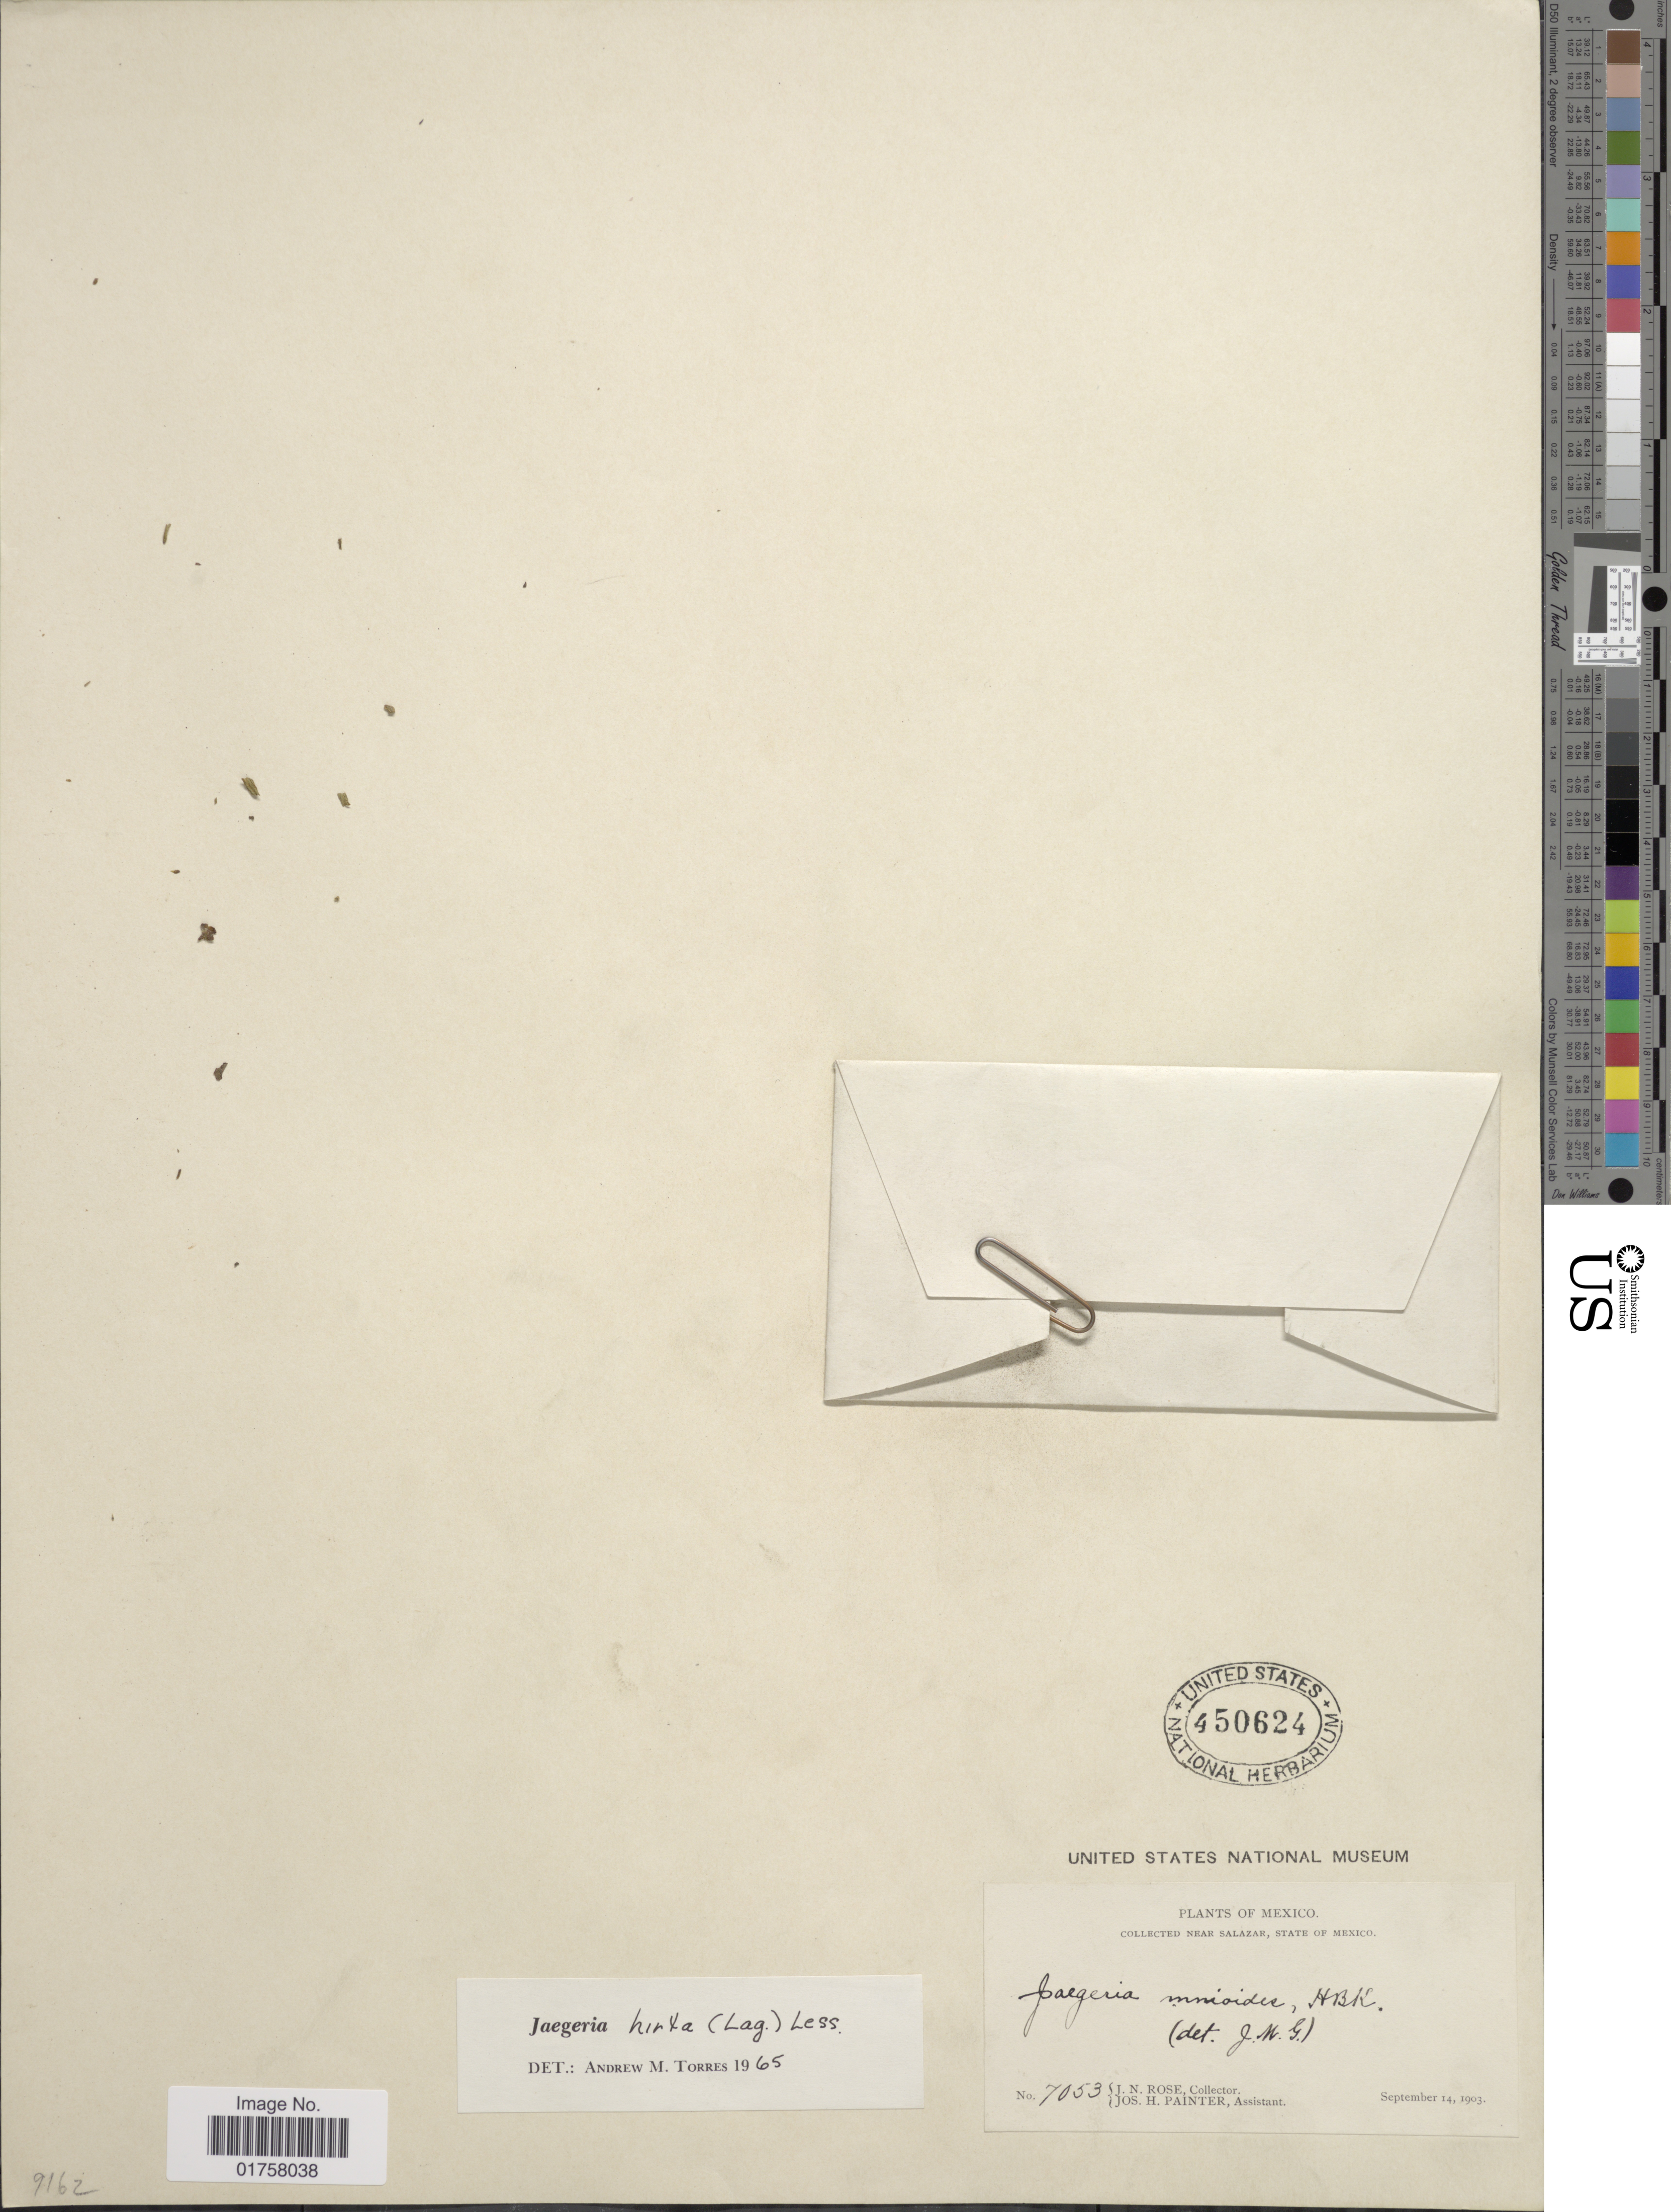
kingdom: Plantae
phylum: Tracheophyta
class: Magnoliopsida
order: Asterales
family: Asteraceae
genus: Jaegeria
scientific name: Jaegeria hirta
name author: (Lag.) Less.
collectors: J. N. Rose & J. H. Painter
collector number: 7053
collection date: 1903-09-14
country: Mexico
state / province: México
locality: Near Salazar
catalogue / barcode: US 450624